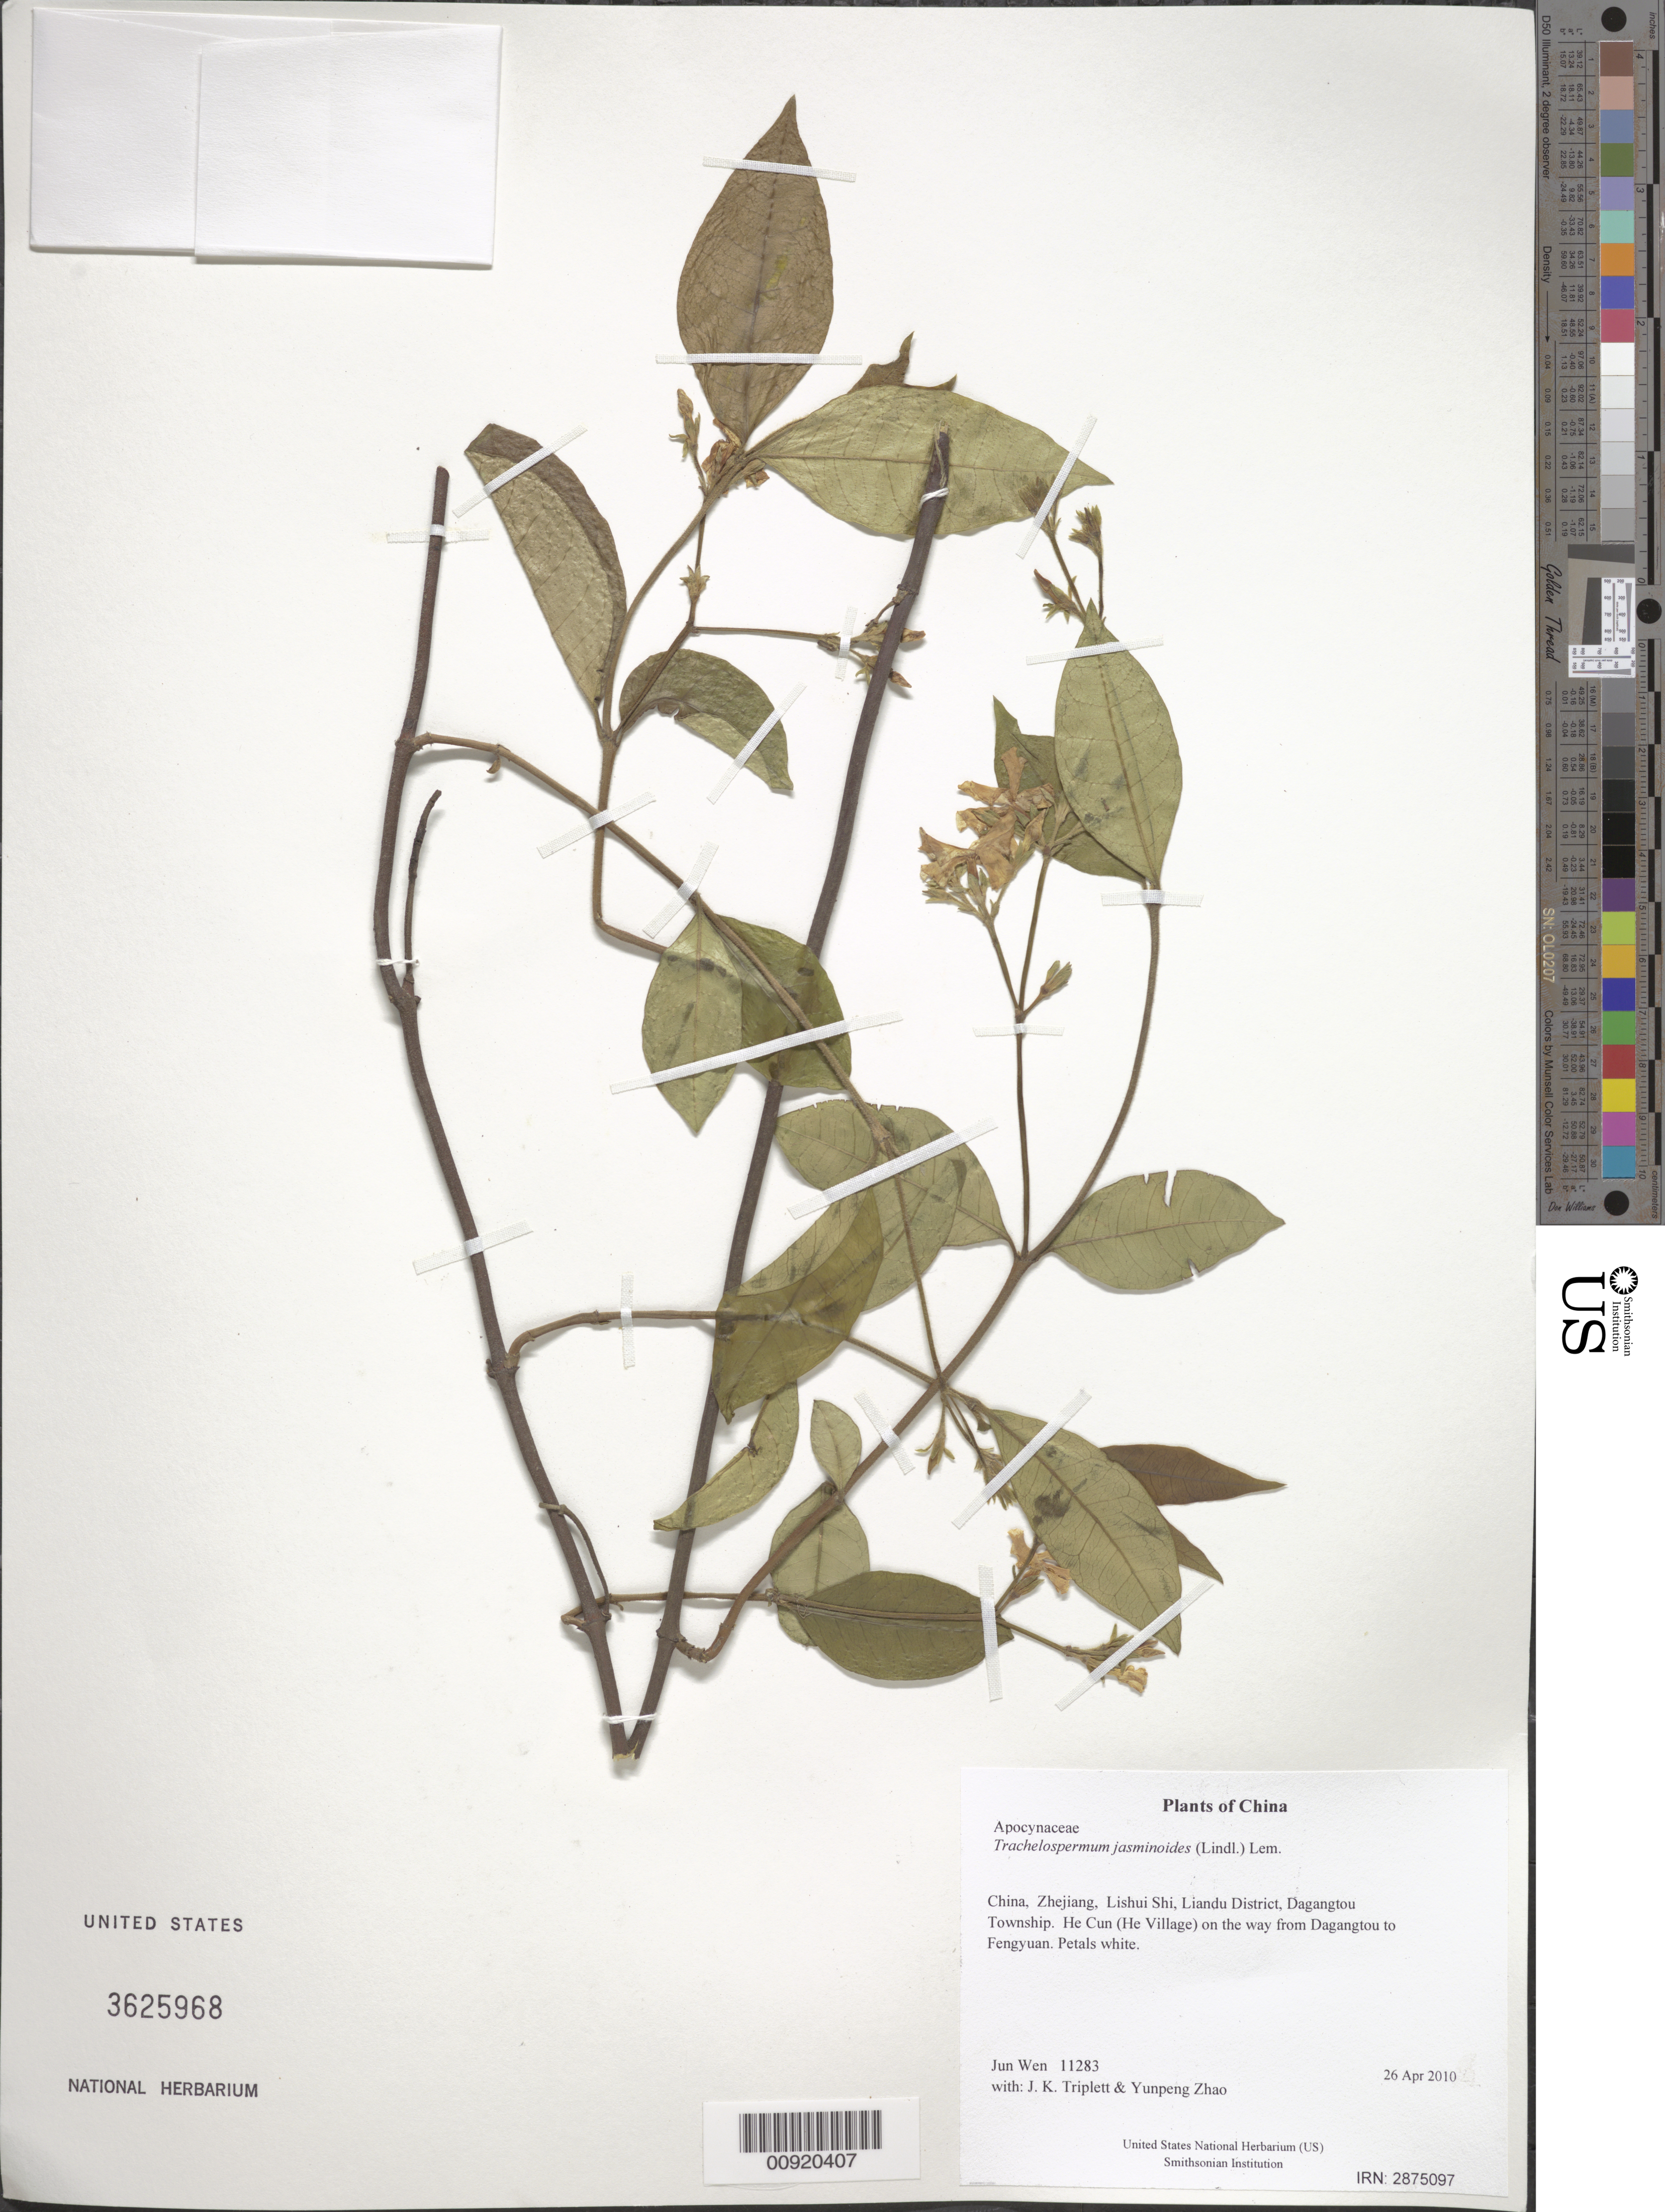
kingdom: Plantae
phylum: Tracheophyta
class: Magnoliopsida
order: Gentianales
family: Apocynaceae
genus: Trachelospermum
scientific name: Trachelospermum jasminoides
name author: (Lindl.) Lem.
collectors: J. Wen, J. K. Triplett & Yunpeng Zhao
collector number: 11283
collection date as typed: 26 Apr 2010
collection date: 2010-04-26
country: China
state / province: Zhejiang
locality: Lishui Shi, Liandu District, Dagangtou Township. He Cun (He Village) on the way from Dagangtou to Fengyuan.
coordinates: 28 17.134 N, 119 45.822 E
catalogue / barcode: US 3625968